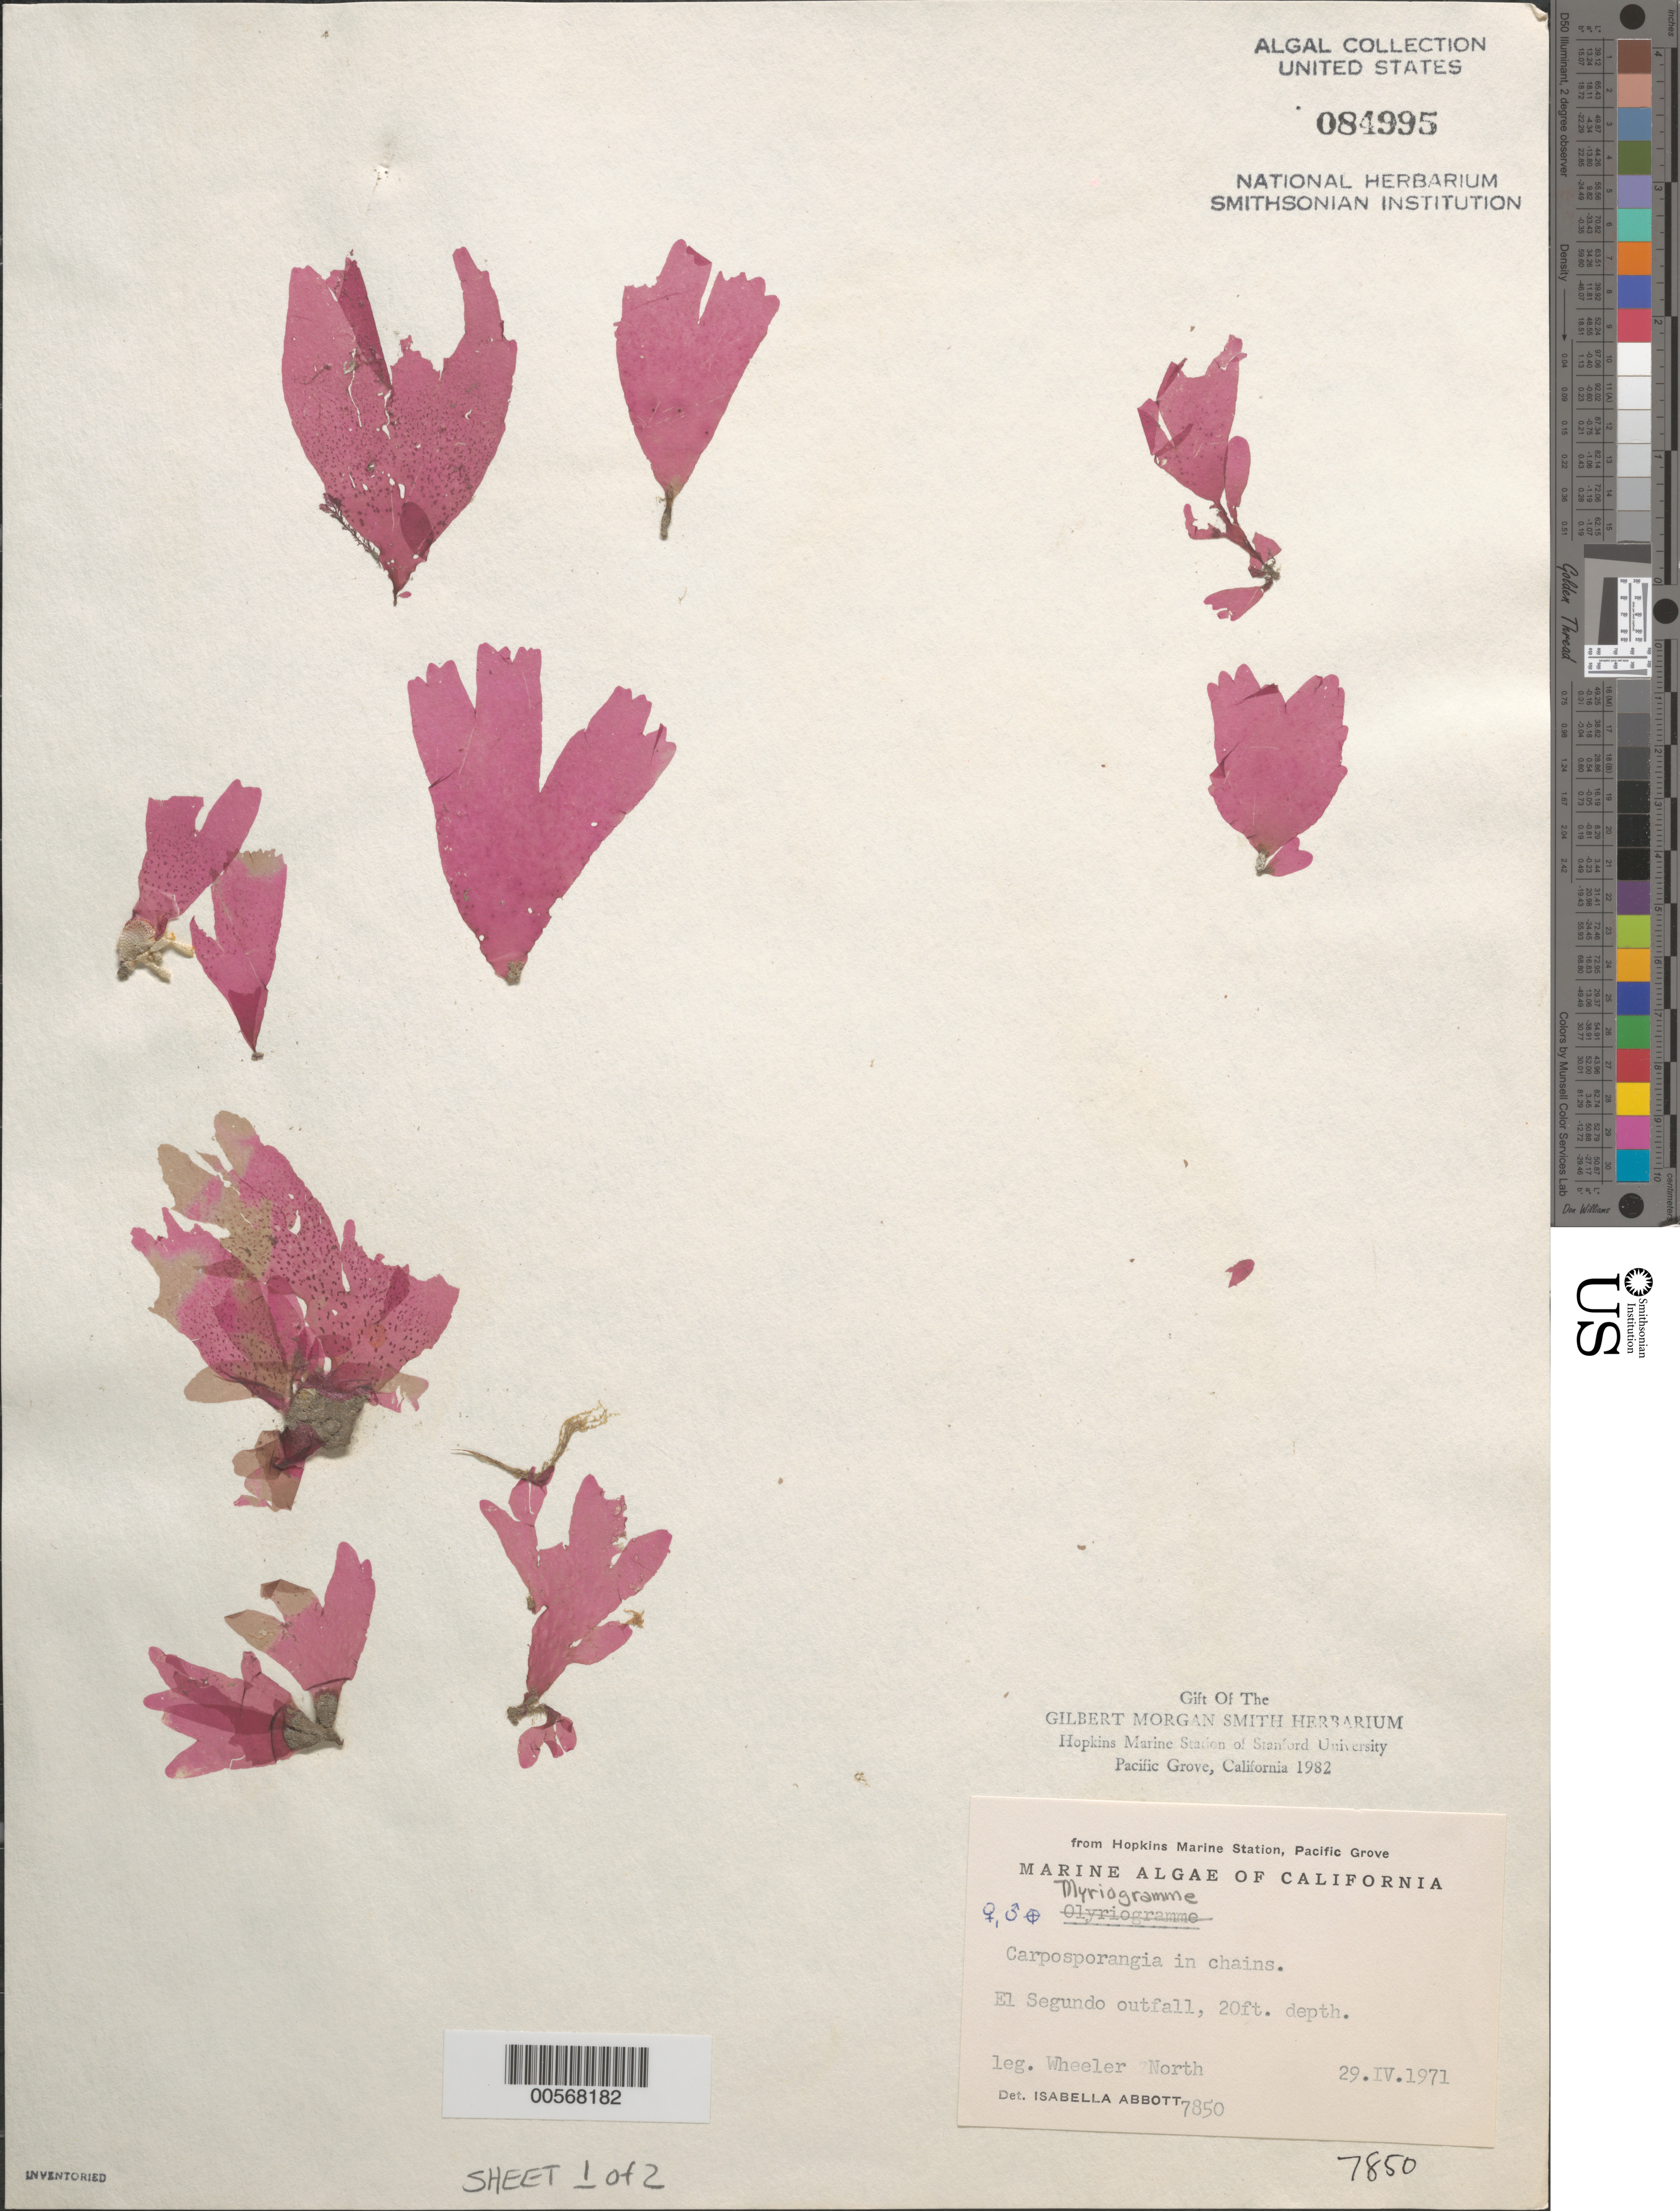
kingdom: Plantae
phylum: Rhodophyta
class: Florideophyceae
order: Ceramiales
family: Delesseriaceae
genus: Myriogramme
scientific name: Myriogramme sp.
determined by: Abbott, Isabella A.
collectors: W. North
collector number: IAA 7850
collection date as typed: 29 Apr 1971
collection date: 1971-04-29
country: United States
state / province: California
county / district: Los Angeles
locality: El Segundo outfall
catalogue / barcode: US 84995